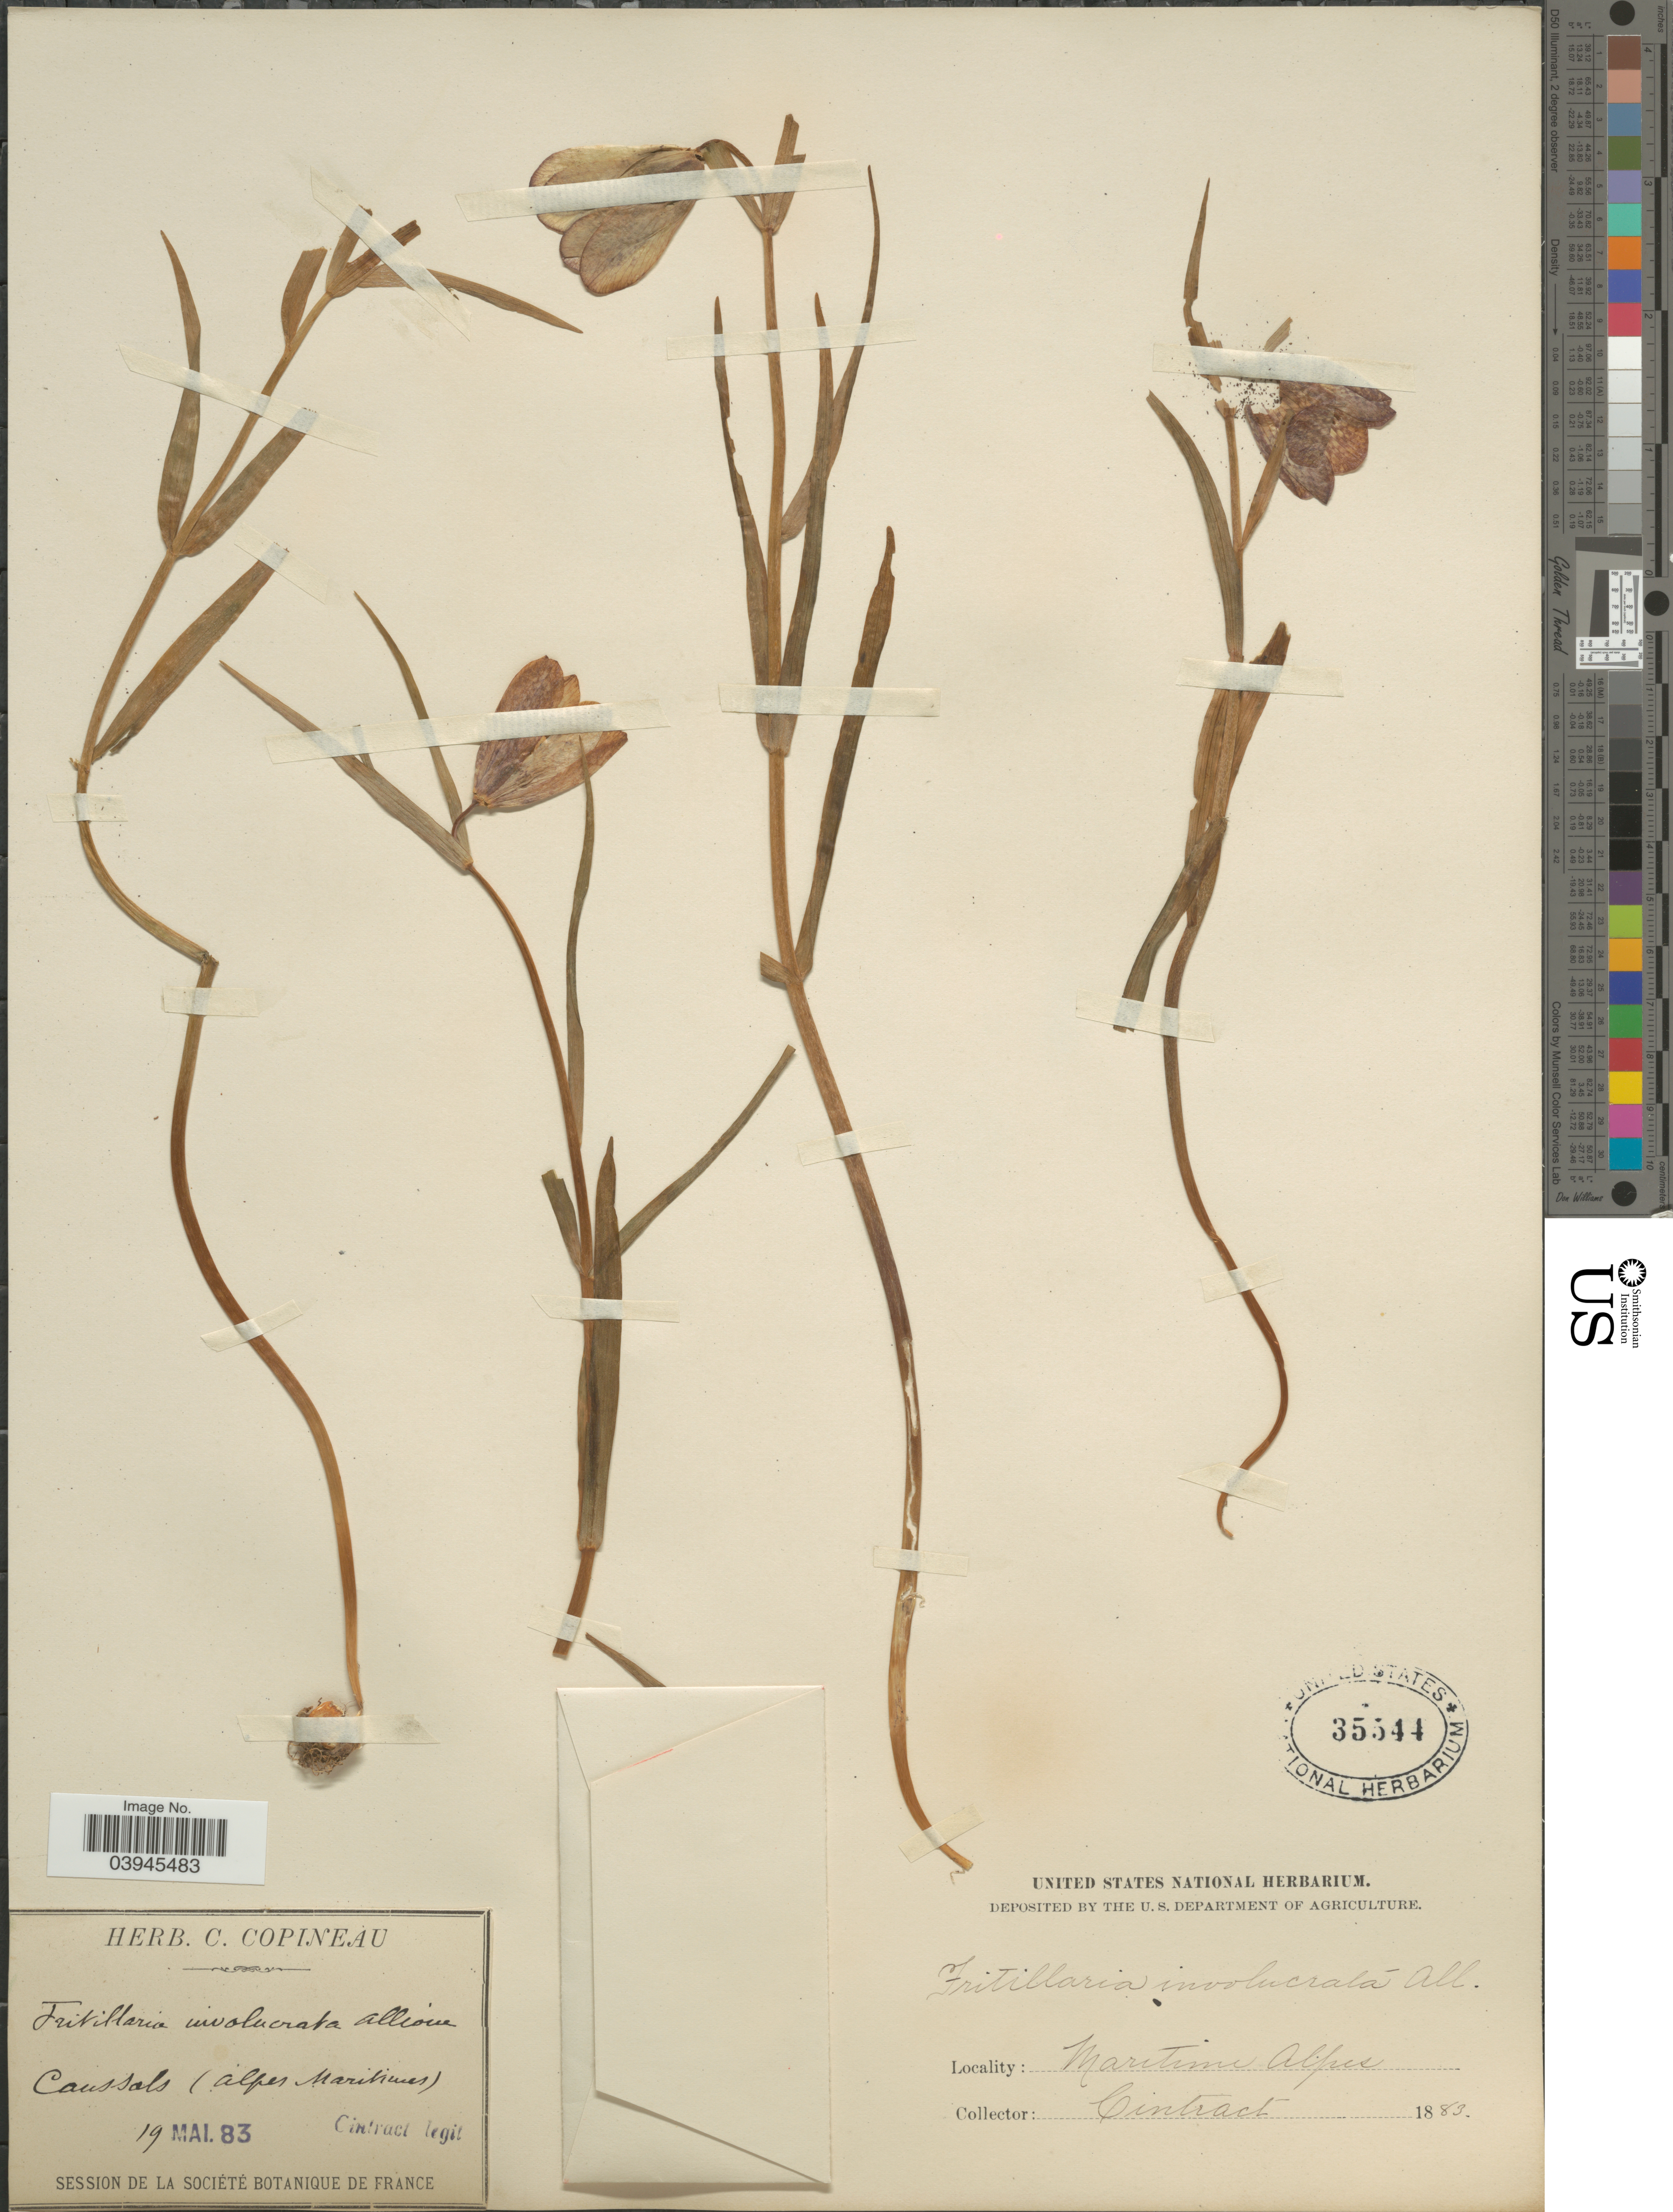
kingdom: Plantae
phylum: Tracheophyta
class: Liliopsida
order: Liliales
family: Liliaceae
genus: Fritillaria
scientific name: Fritillaria involucrata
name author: All.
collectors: Cintract, --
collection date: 1883-05-19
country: France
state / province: Provence-Alpes-Côte d'Azur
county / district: Alpes-Maritimes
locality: Caussols (Alpes Maritimes).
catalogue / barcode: US 35544